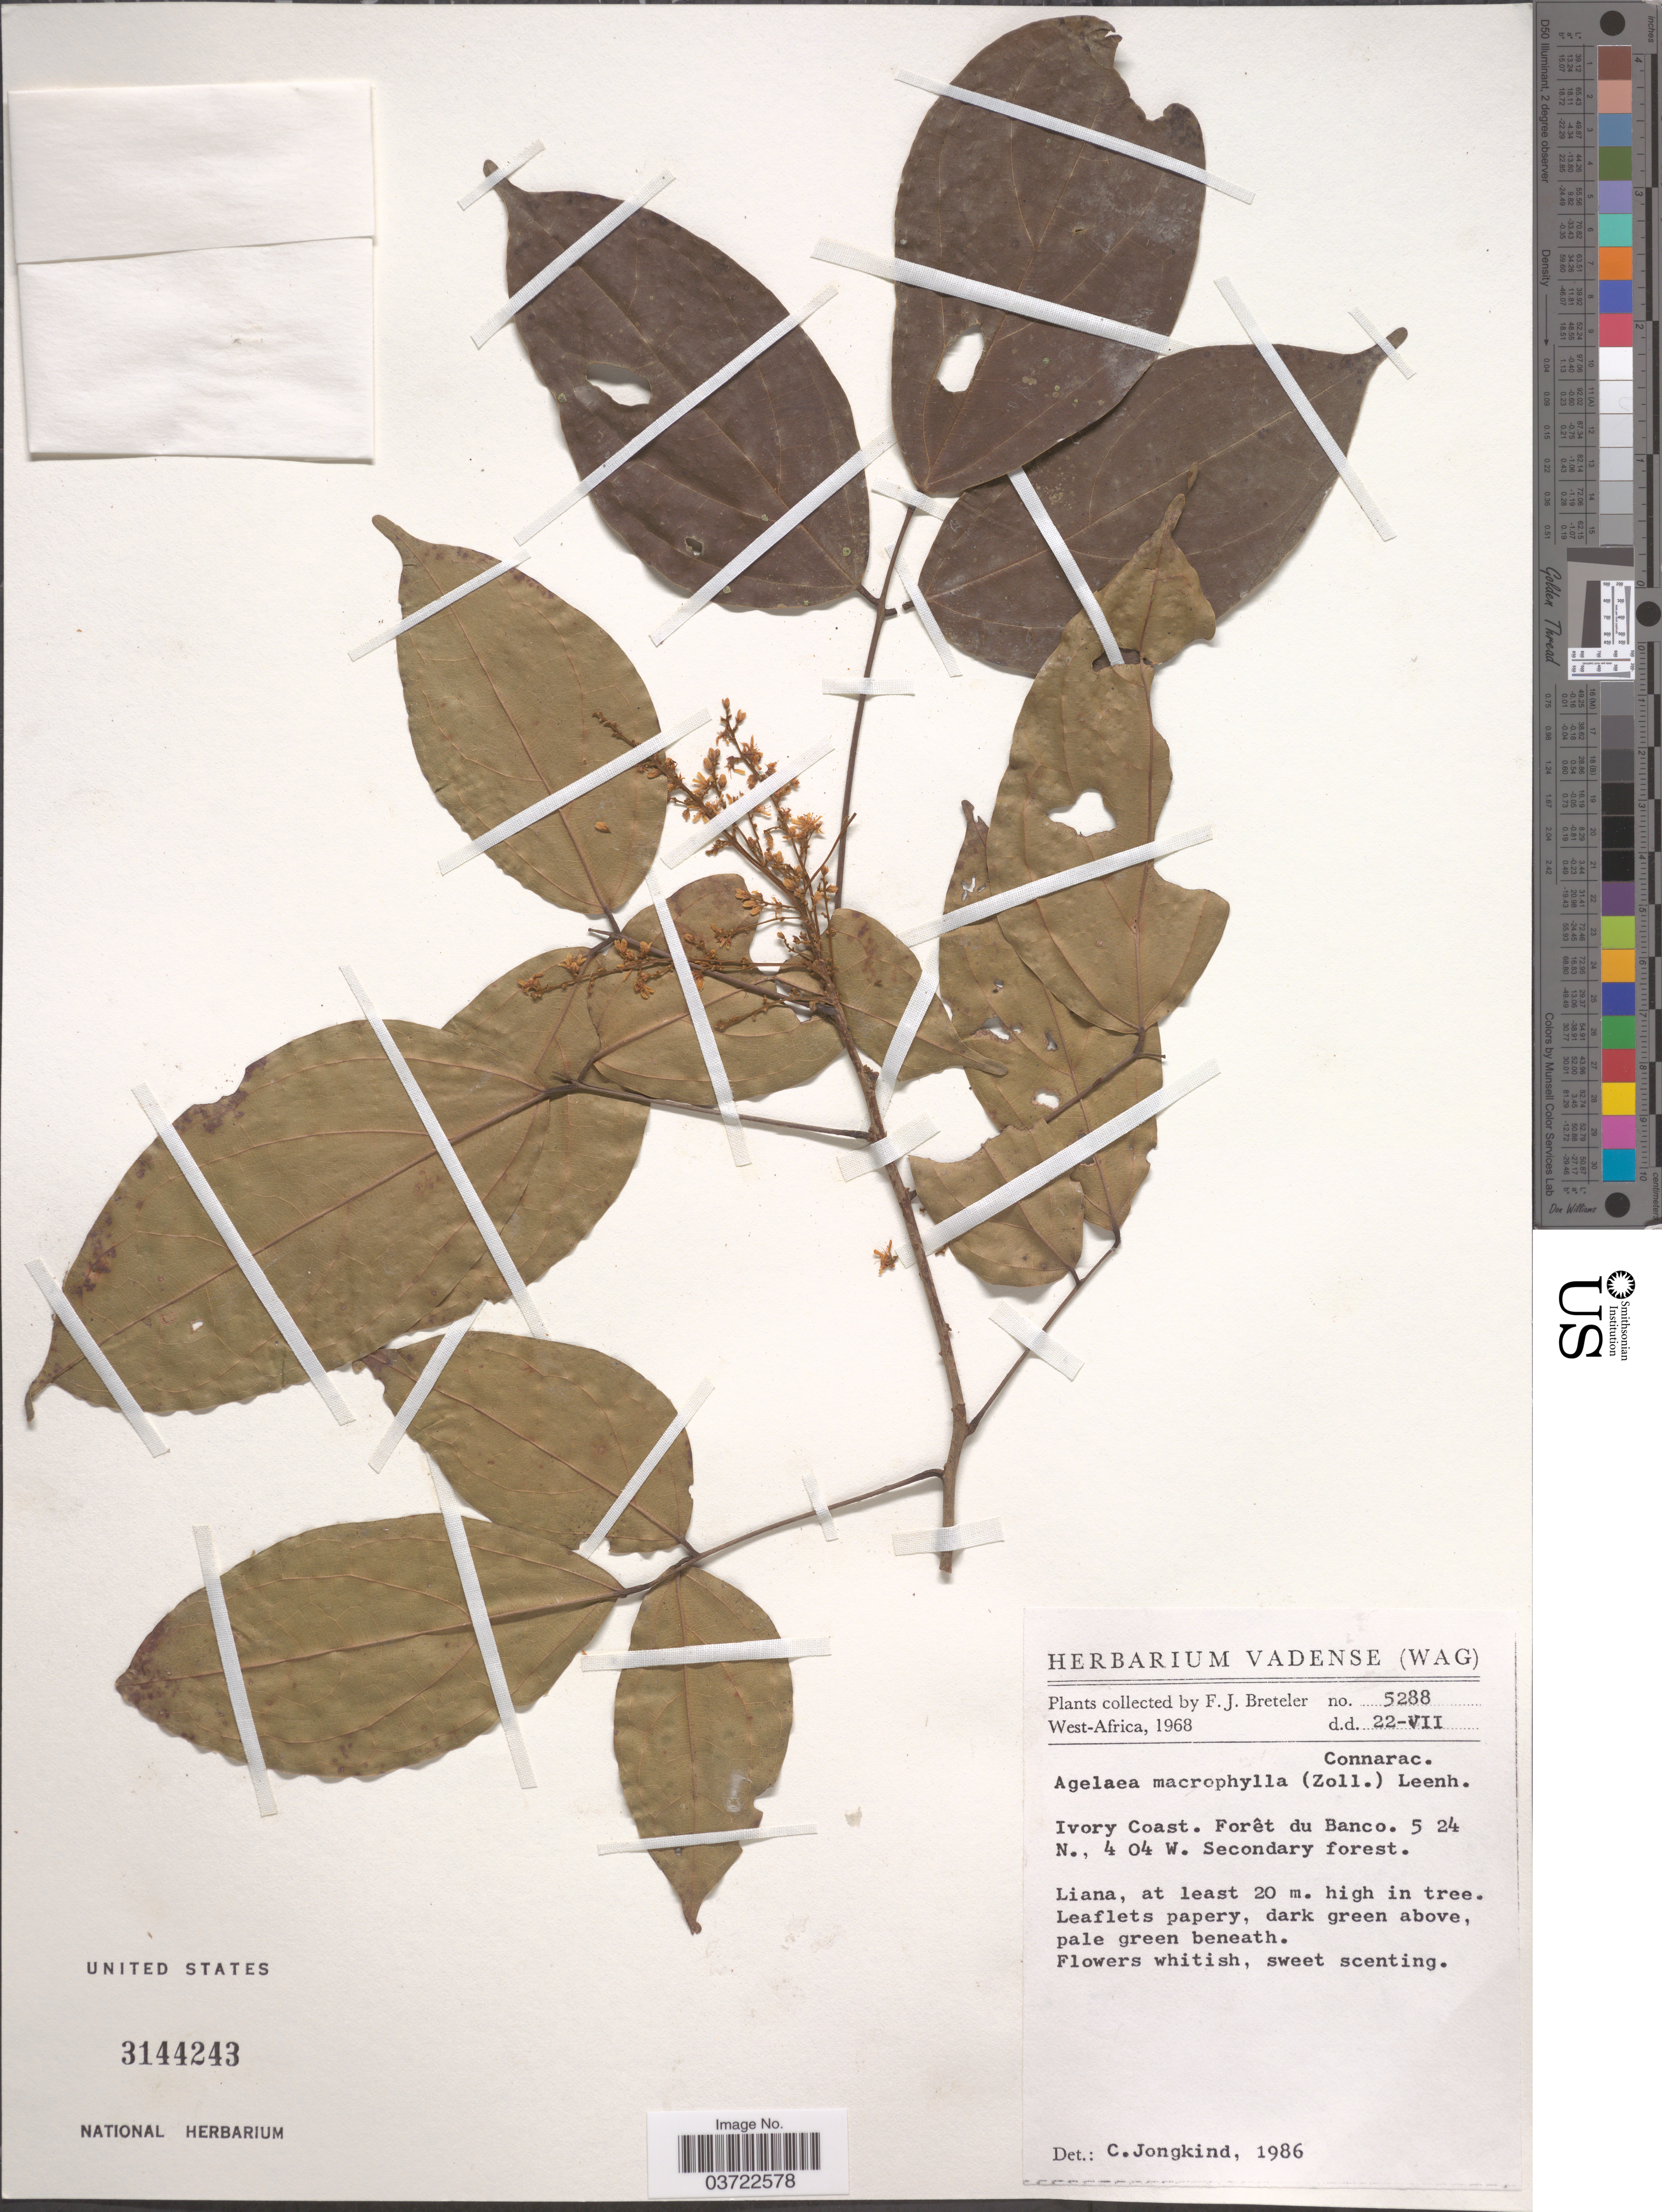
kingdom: Plantae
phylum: Tracheophyta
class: Magnoliopsida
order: Oxalidales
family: Connaraceae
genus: Agelaea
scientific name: Agelaea macrophylla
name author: (Zoll.) Leenh.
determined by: Jongkind, C. C. H.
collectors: F. J. Breteler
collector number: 5288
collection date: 1968-07-22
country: Ivory Coast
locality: West-Africa. Forêt du Banco.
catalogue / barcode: US 3144243